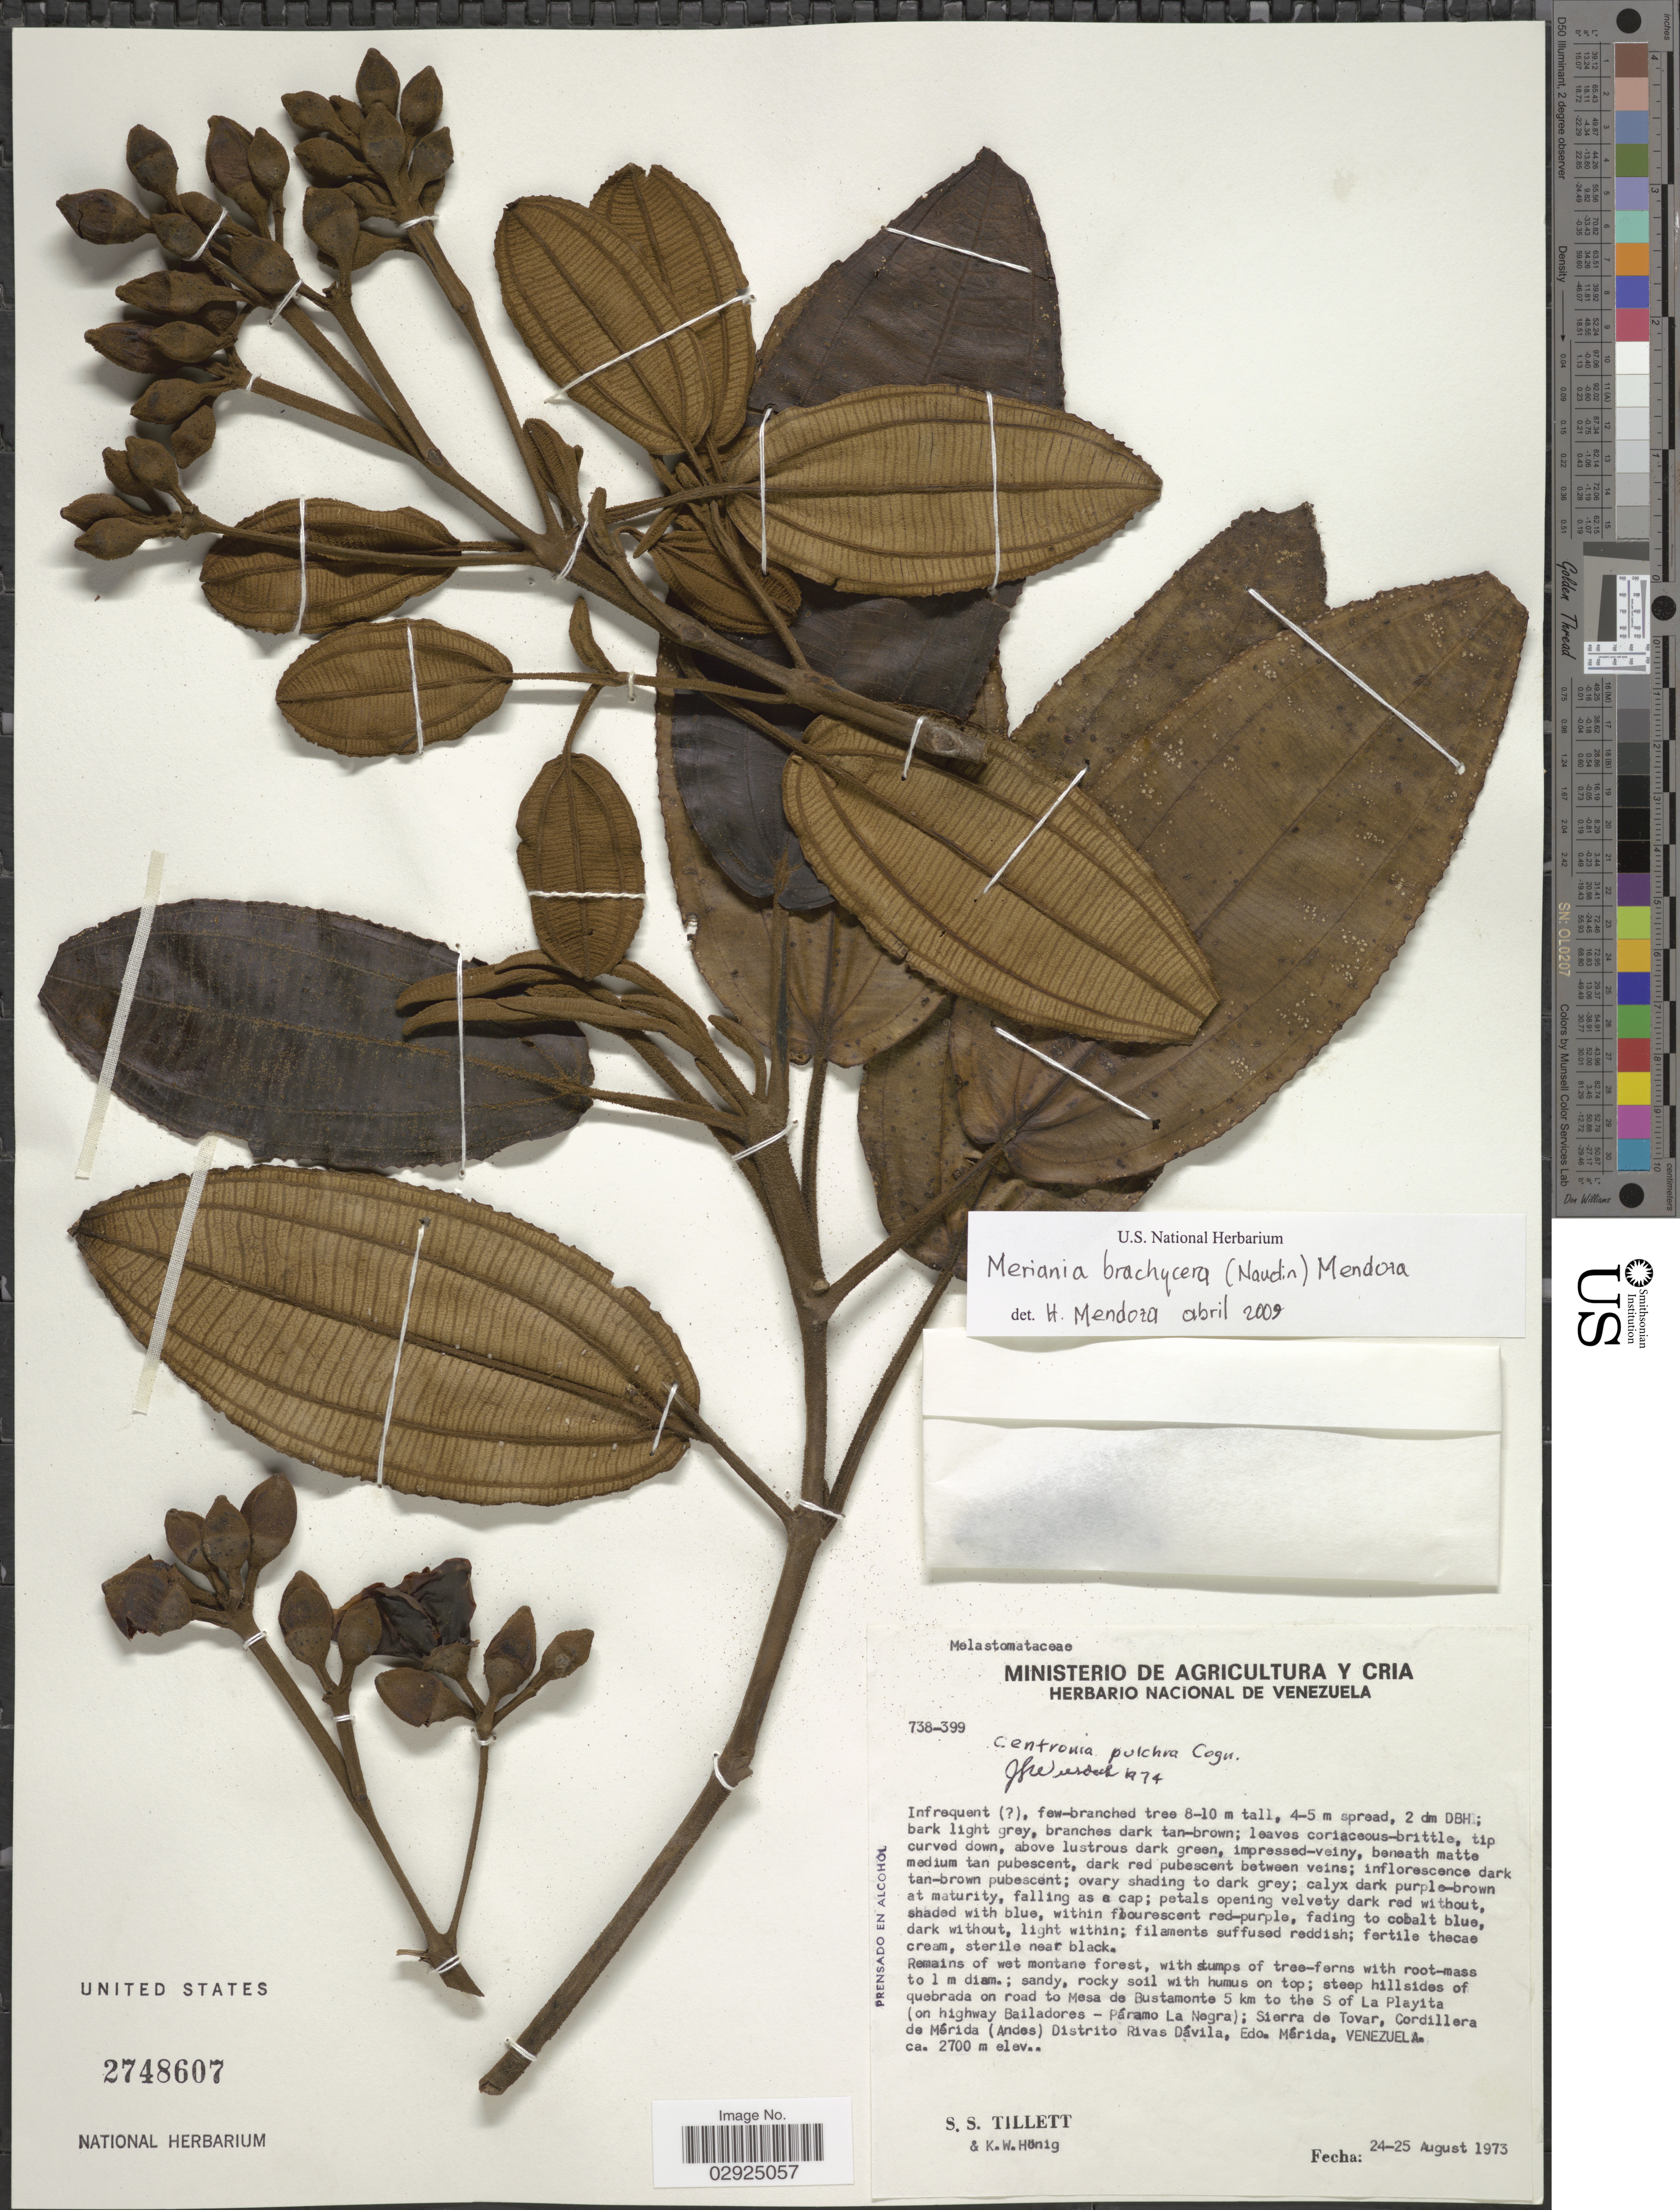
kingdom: Plantae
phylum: Tracheophyta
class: Magnoliopsida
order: Myrtales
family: Melastomataceae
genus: Meriania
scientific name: Meriania brachycera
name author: (Naudin) Humberto Mend. & Fern. Alonso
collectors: S. S. Tillett & K. Hönig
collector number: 738-399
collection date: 1973-08-24/1973-08-25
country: Venezuela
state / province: Mérida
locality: Steep hillsides of quebrada on road to Mesa de Bustamonte 5 km to the S of La Playita (on highway Bailadores - Páramo La Negra); Sierra de Tovar, Cordillera de Mérida (Andes) Distrito Rivas Dávila, Edo. Mérida.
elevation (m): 2700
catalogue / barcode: US 2748607